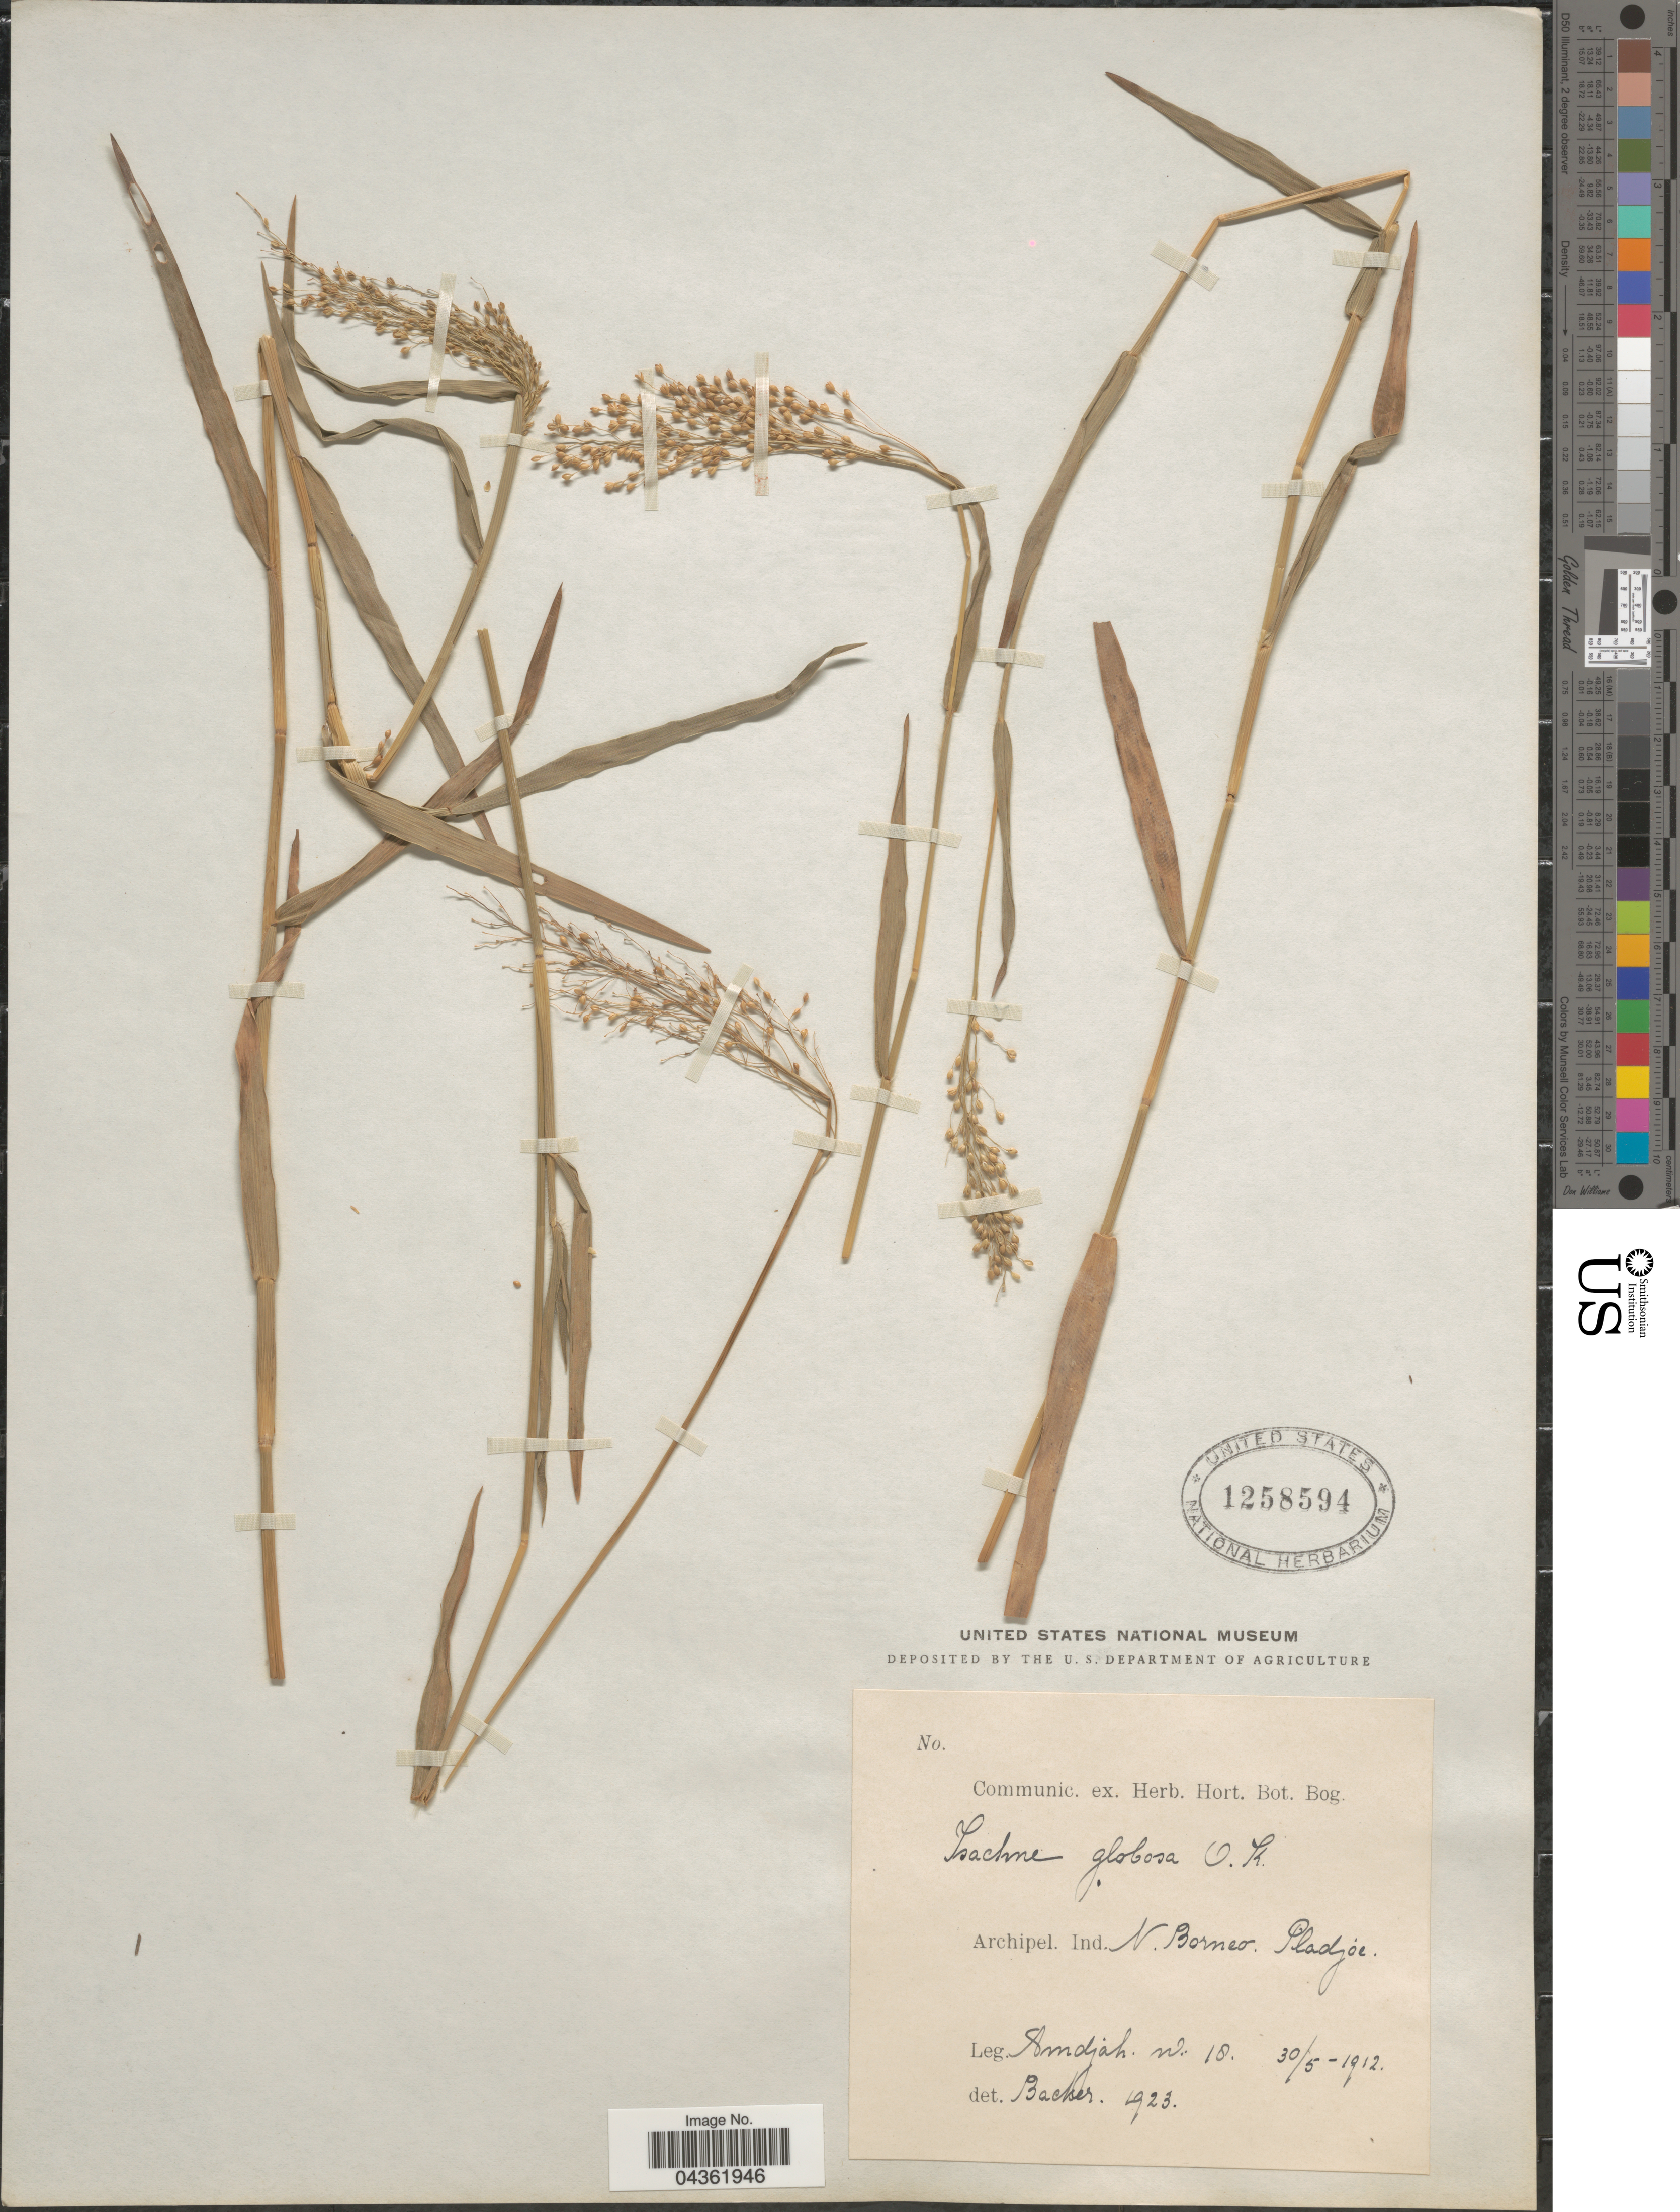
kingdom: Plantae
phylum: Tracheophyta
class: Liliopsida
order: Poales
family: Poaceae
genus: Isachne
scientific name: Isachne globosa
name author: (Thunb.) Kuntze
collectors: Amdjah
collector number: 18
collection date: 1912-05-30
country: Indonesia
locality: Archipel. Ind. N. Borneo. Pladjoe.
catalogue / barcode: US 1258594